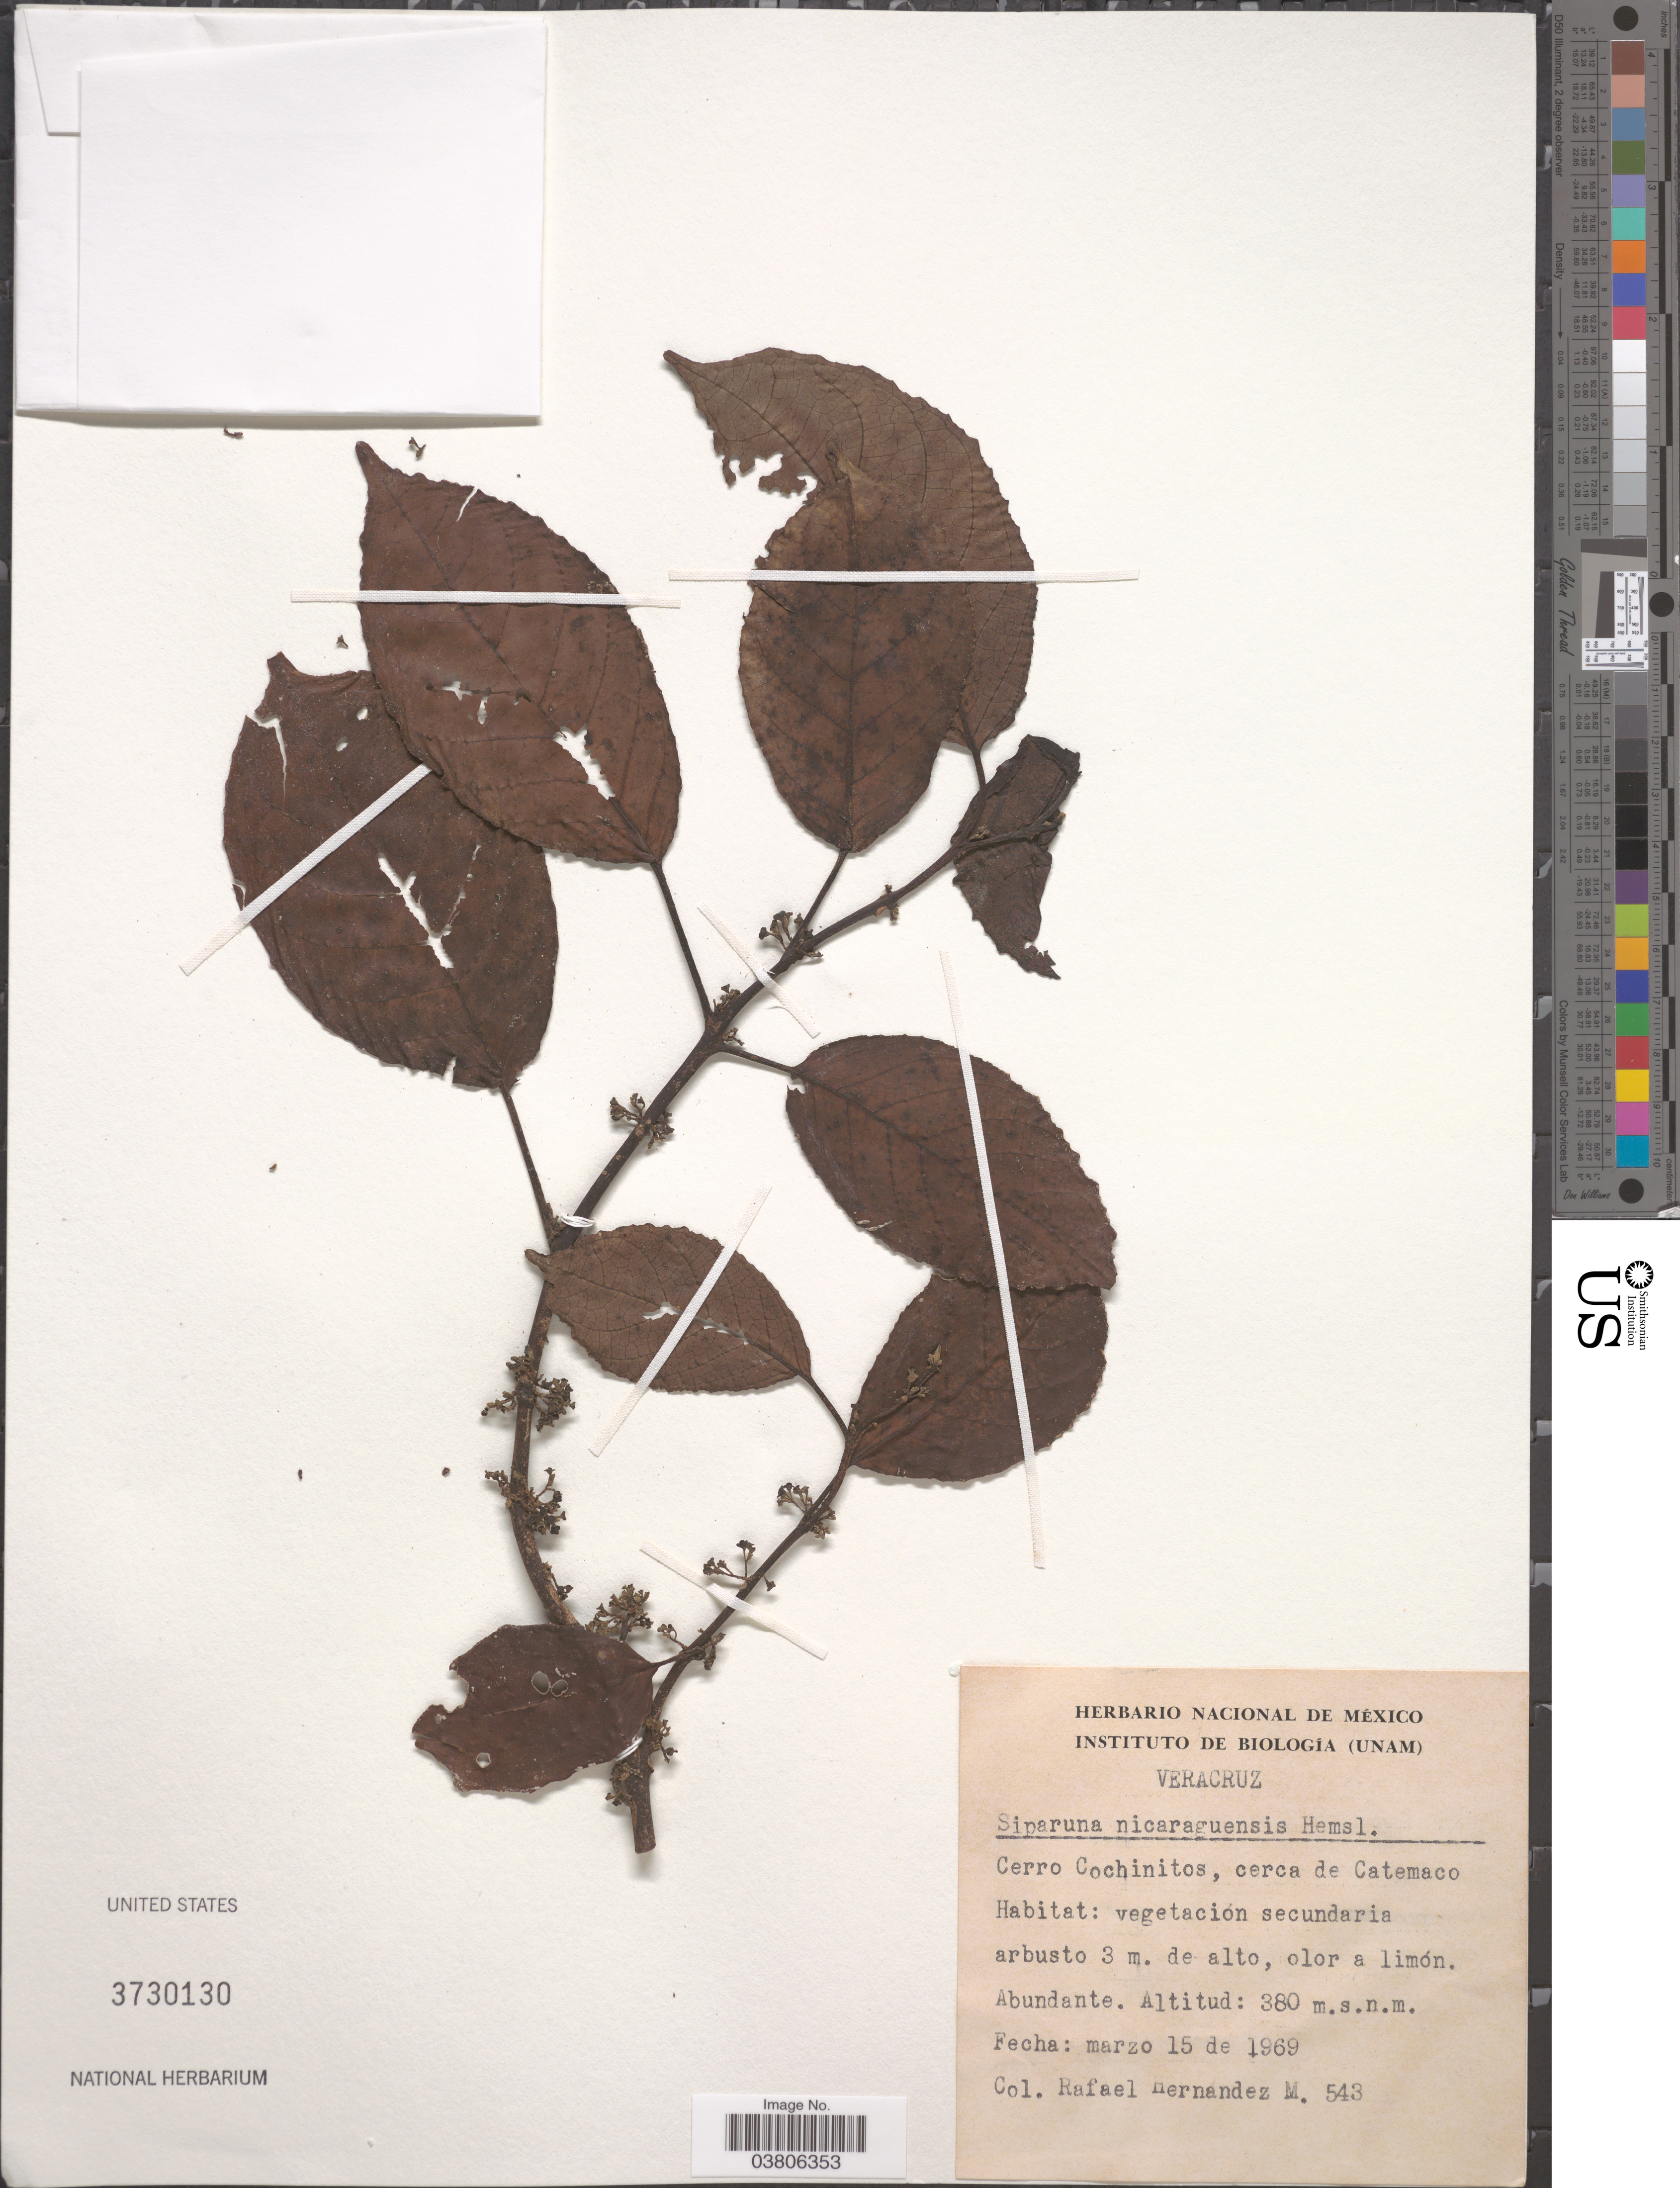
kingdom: Plantae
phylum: Tracheophyta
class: Magnoliopsida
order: Laurales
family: Siparunaceae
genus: Siparuna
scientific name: Siparuna nicaraguensis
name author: Hemsl.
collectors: R. Hernández-M.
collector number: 543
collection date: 1969-03-15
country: Mexico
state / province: Veracruz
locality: Veracruz. Cerro Cochinitos, cerca de Catemaco.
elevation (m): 380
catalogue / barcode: US 3730130